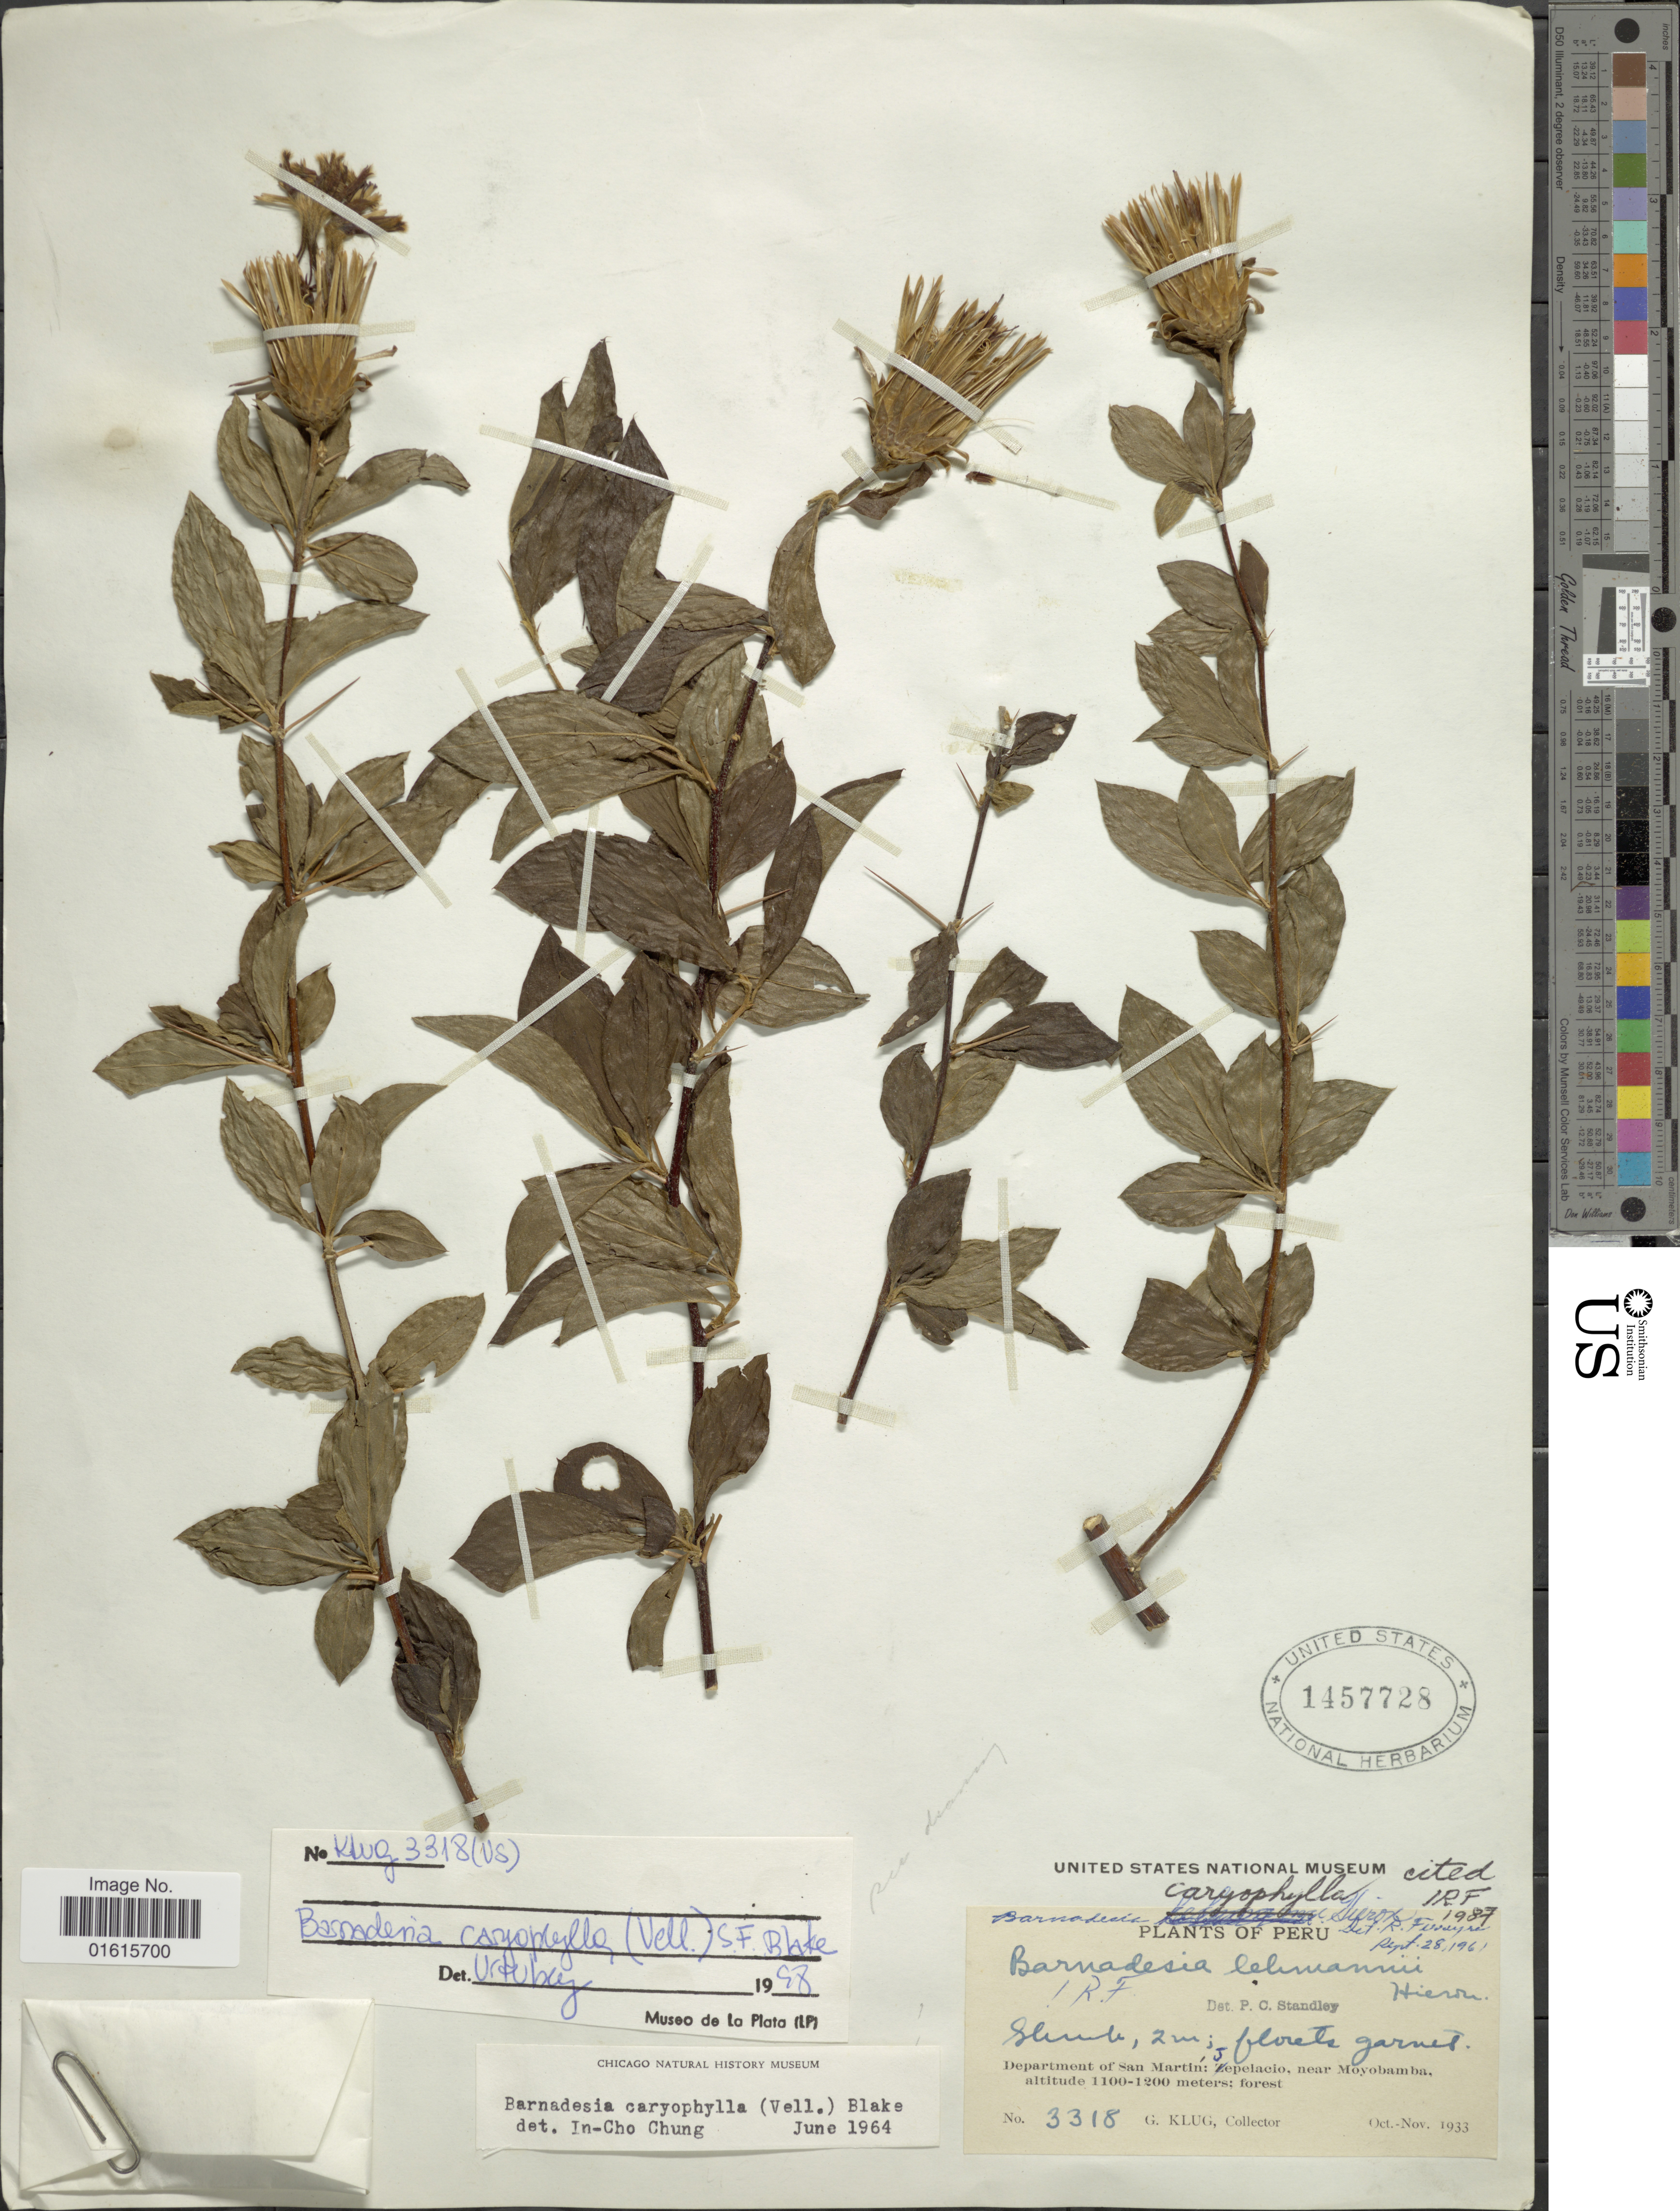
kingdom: Plantae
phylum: Tracheophyta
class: Magnoliopsida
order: Asterales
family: Asteraceae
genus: Barnadesia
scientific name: Barnadesia caryophylla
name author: (Vell.) S.F. Blake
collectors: G. Klug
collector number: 3318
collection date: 1933-10/1933-11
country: Peru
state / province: San Martín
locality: Zepelacio, near Moyobamba; forest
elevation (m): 1100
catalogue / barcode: US 1457728